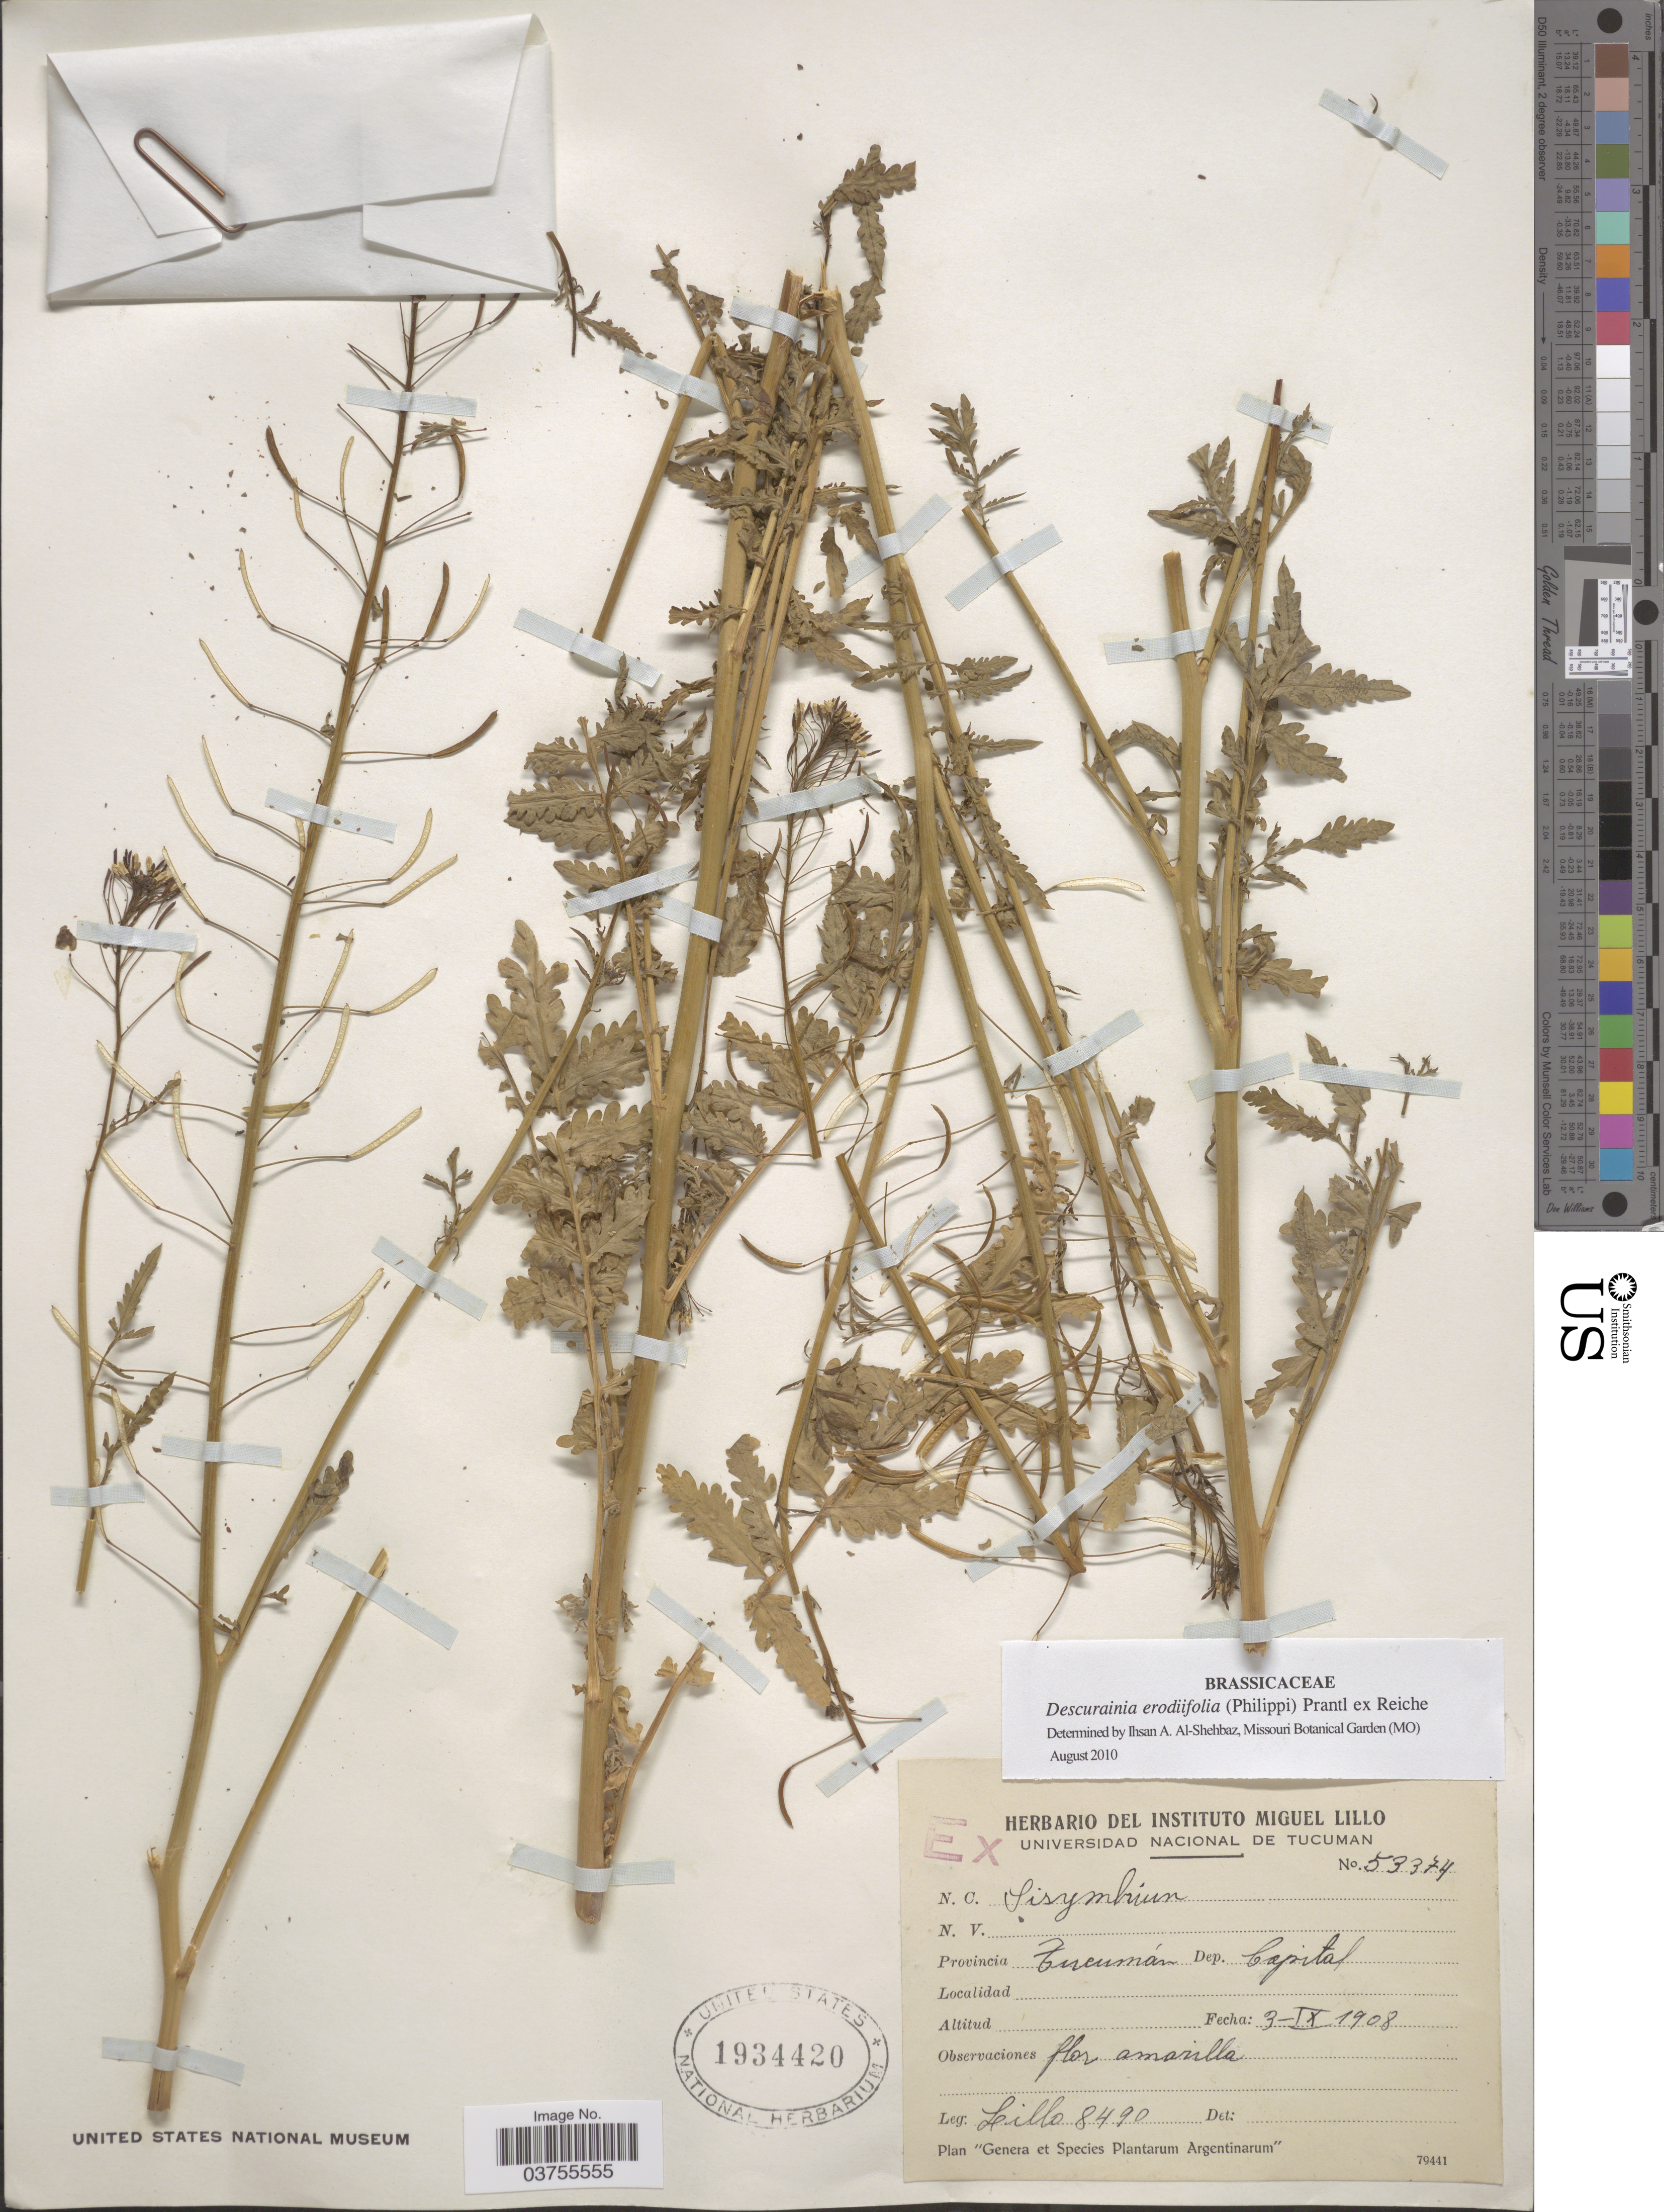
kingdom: Plantae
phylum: Tracheophyta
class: Magnoliopsida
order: Brassicales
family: Brassicaceae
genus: Descurainia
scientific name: Descurainia erodiifolia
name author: (Phil. & C.A. Mey.) Prantl ex Reiche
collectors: M. Lillo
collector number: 8490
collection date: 1908-09-03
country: Argentina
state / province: Tucuman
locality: Dept. Capital.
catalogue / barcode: US 1934420